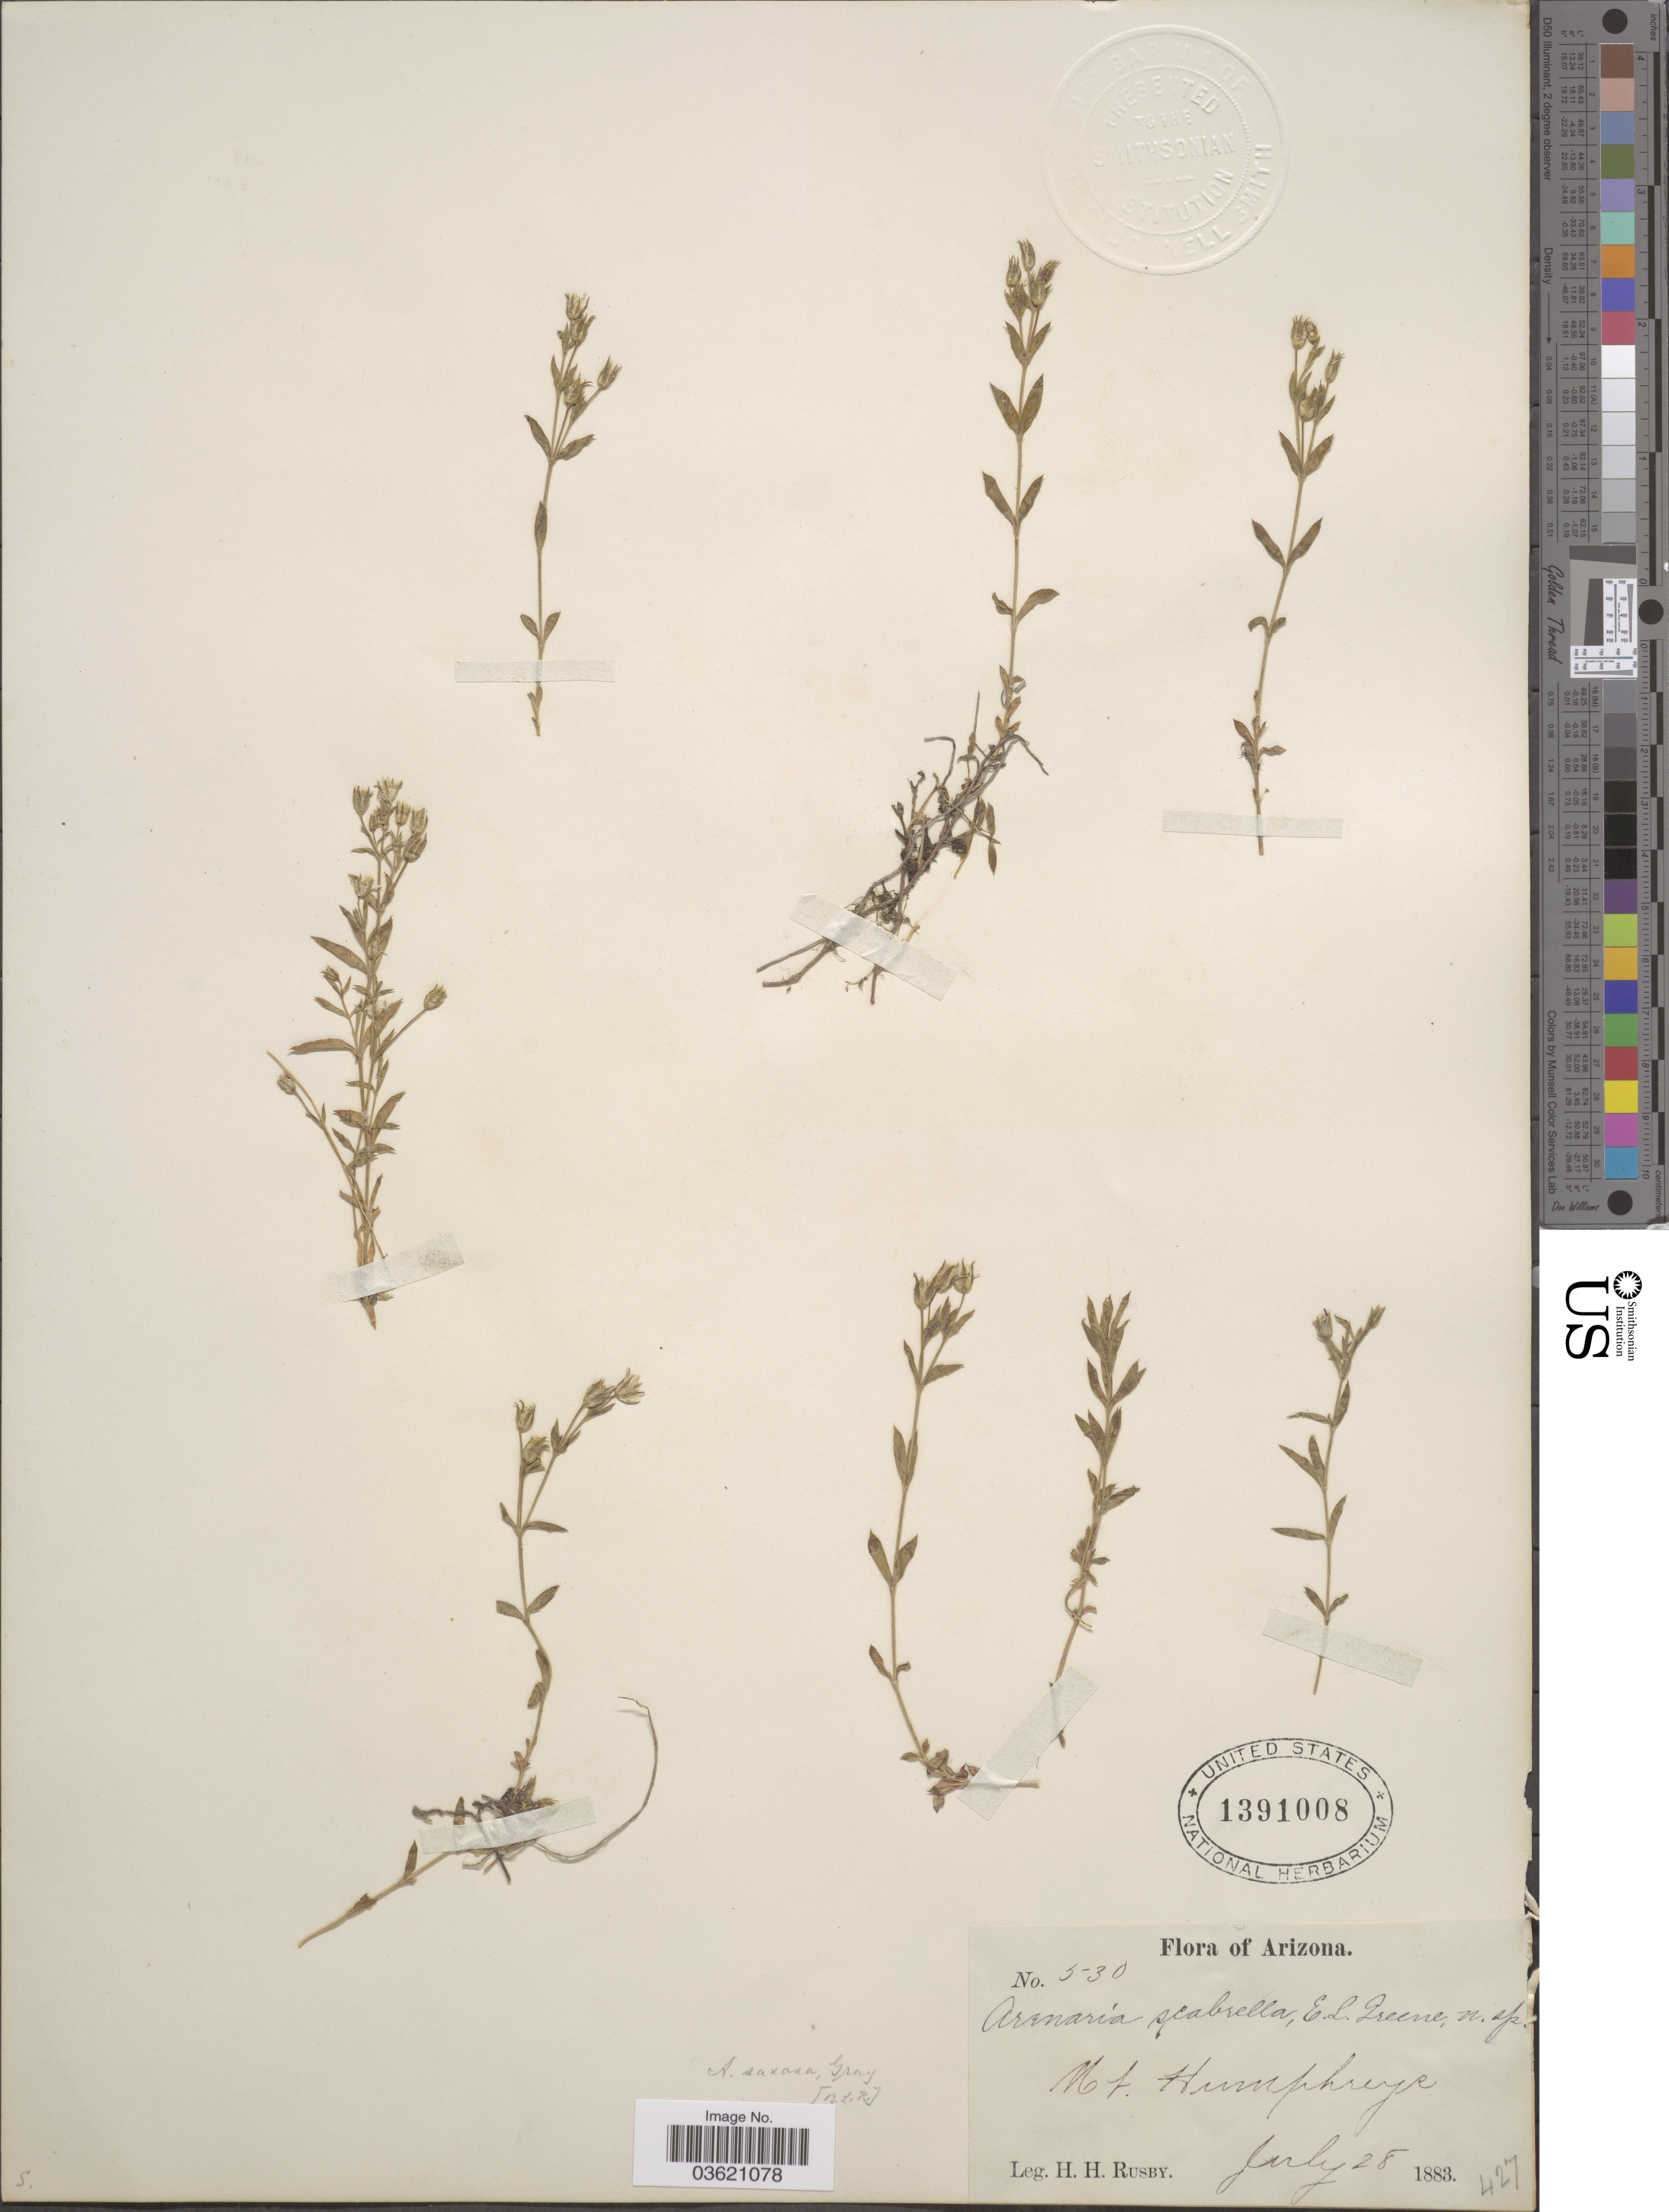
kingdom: Plantae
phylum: Tracheophyta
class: Magnoliopsida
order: Caryophyllales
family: Caryophyllaceae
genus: Arenaria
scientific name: Arenaria saxosa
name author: A. Gray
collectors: H. H. Rusby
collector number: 530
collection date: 1883-07-28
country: United States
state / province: Arizona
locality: Mt. Humphreys.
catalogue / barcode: US 1391008